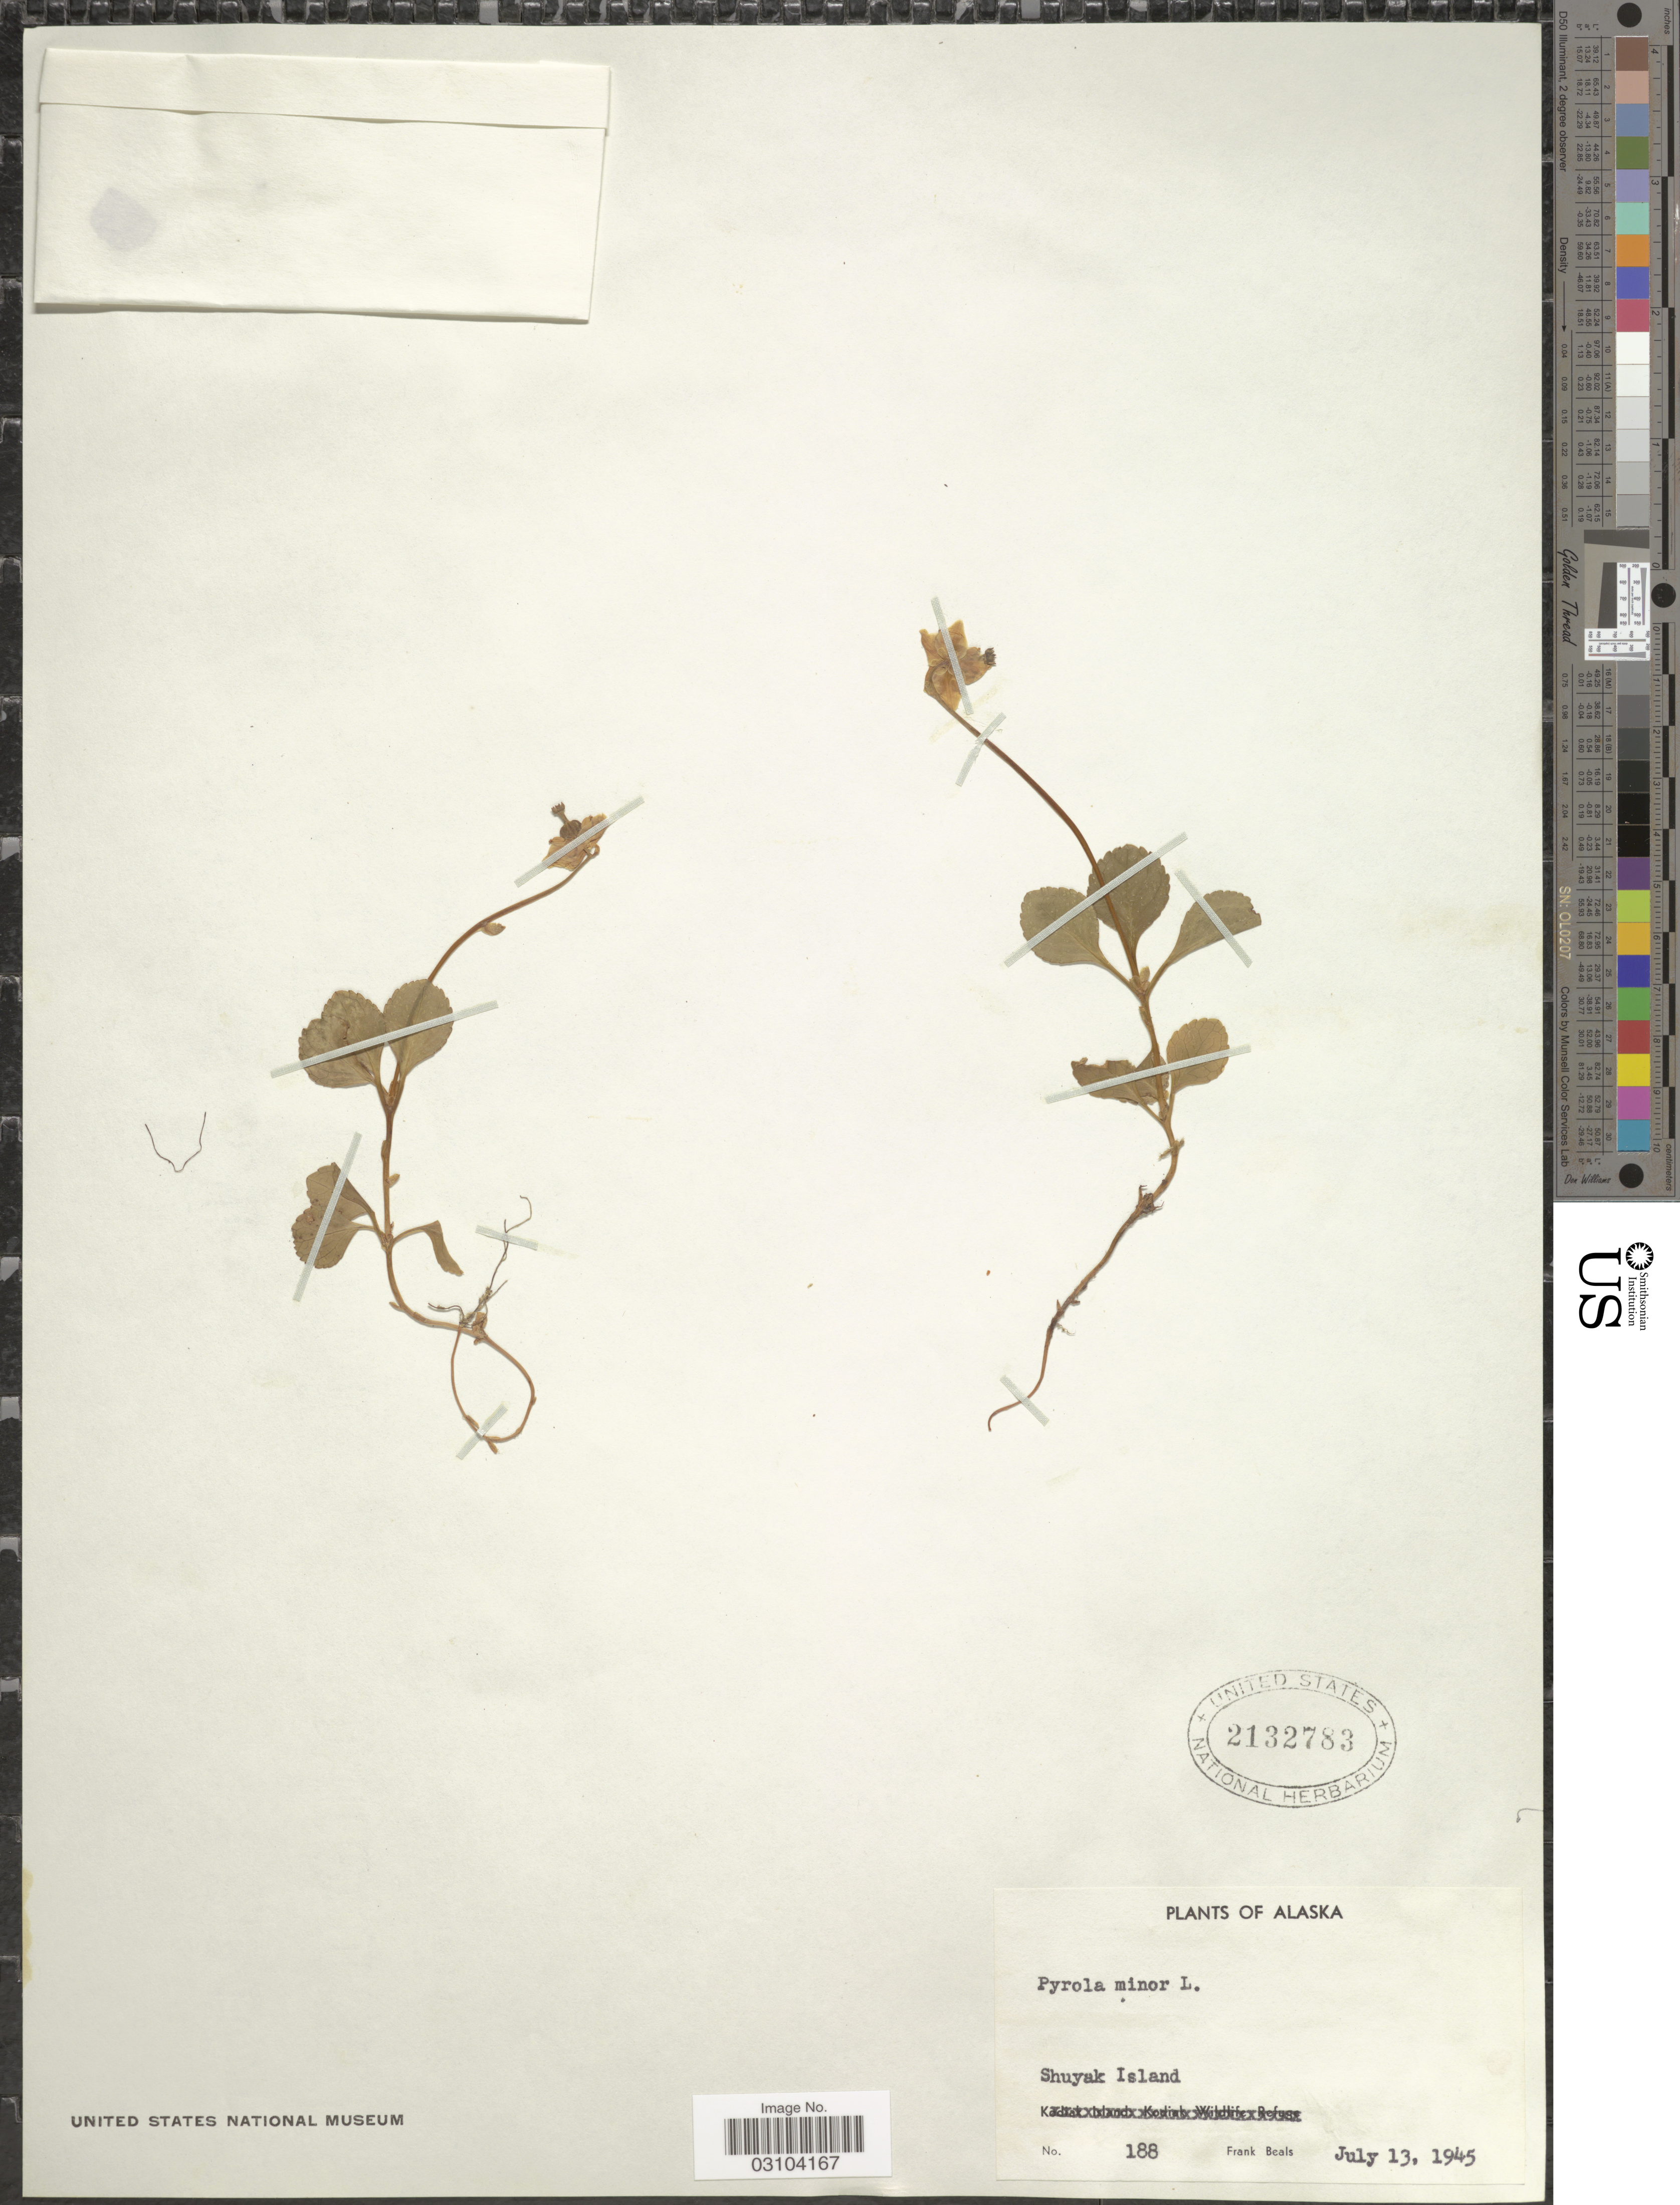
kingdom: Plantae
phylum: Tracheophyta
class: Magnoliopsida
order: Ericales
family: Ericaceae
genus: Pyrola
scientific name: Pyrola minor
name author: L.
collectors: F. Beals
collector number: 188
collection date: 1945-07-13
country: United States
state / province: Alaska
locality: Shuyak Island.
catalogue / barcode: US 2132783